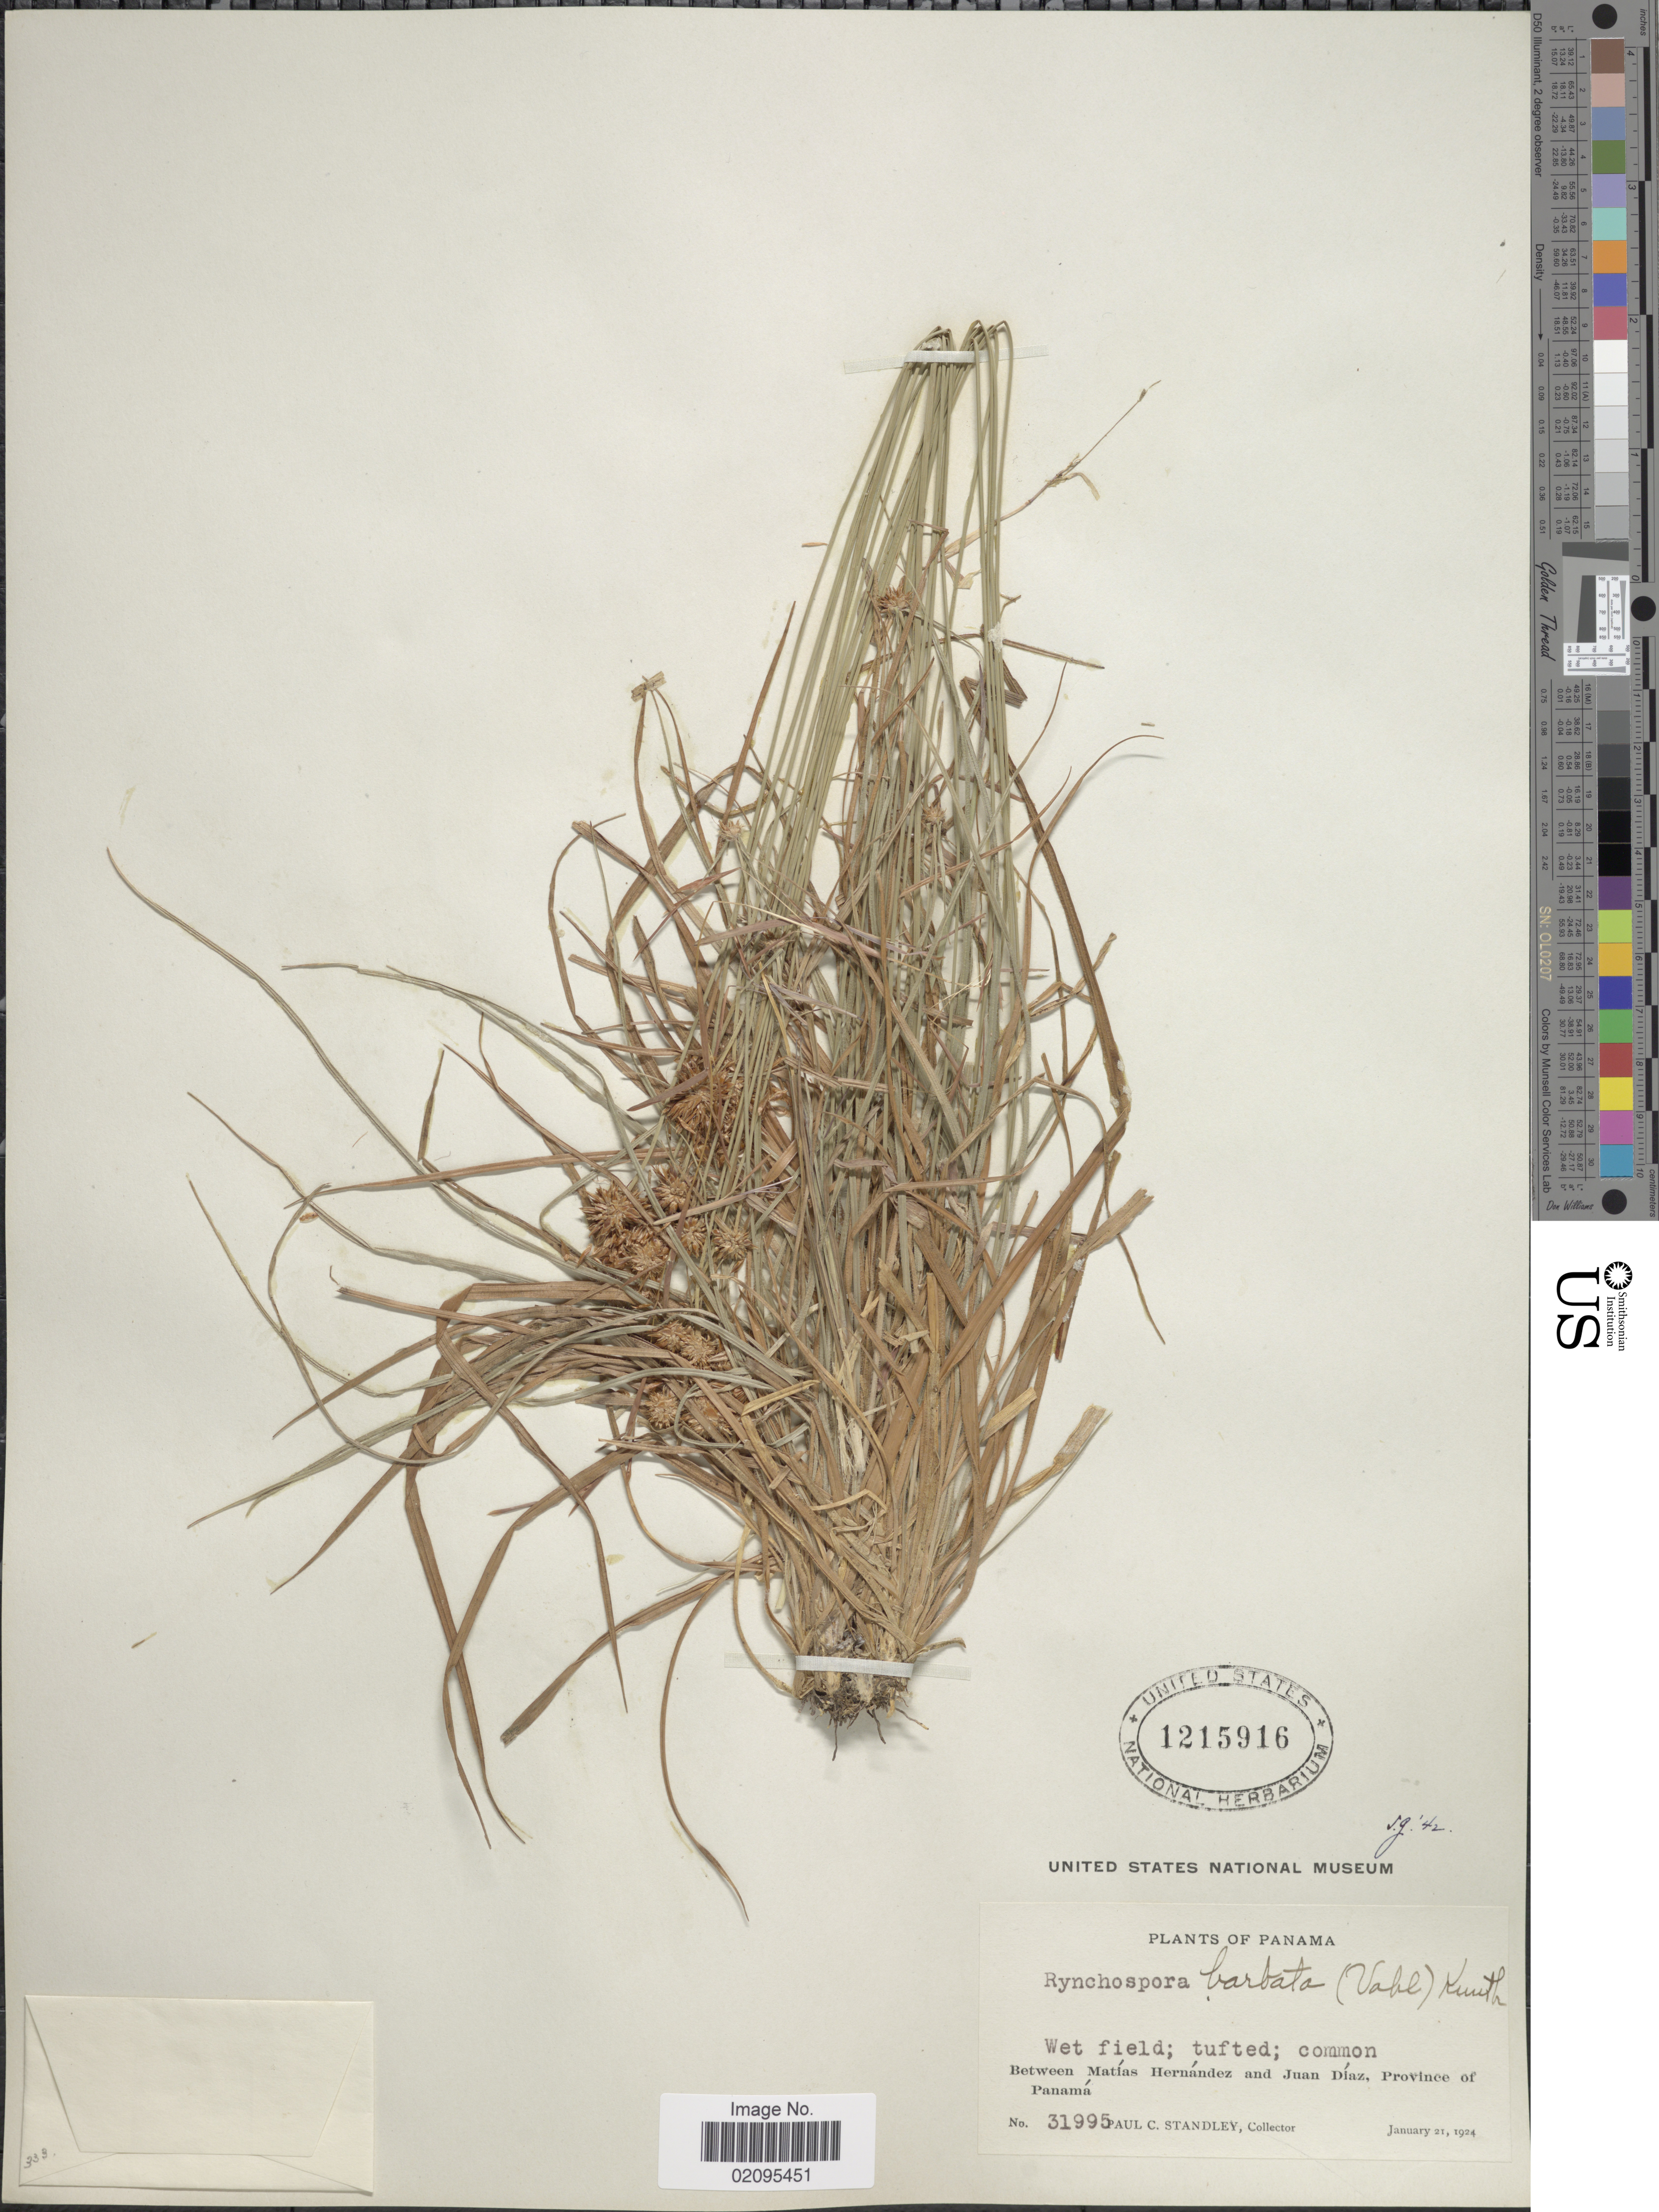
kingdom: Plantae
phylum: Tracheophyta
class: Liliopsida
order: Poales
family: Cyperaceae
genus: Rhynchospora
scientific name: Rhynchospora barbata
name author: (Vahl) Kunth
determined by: Alves, K.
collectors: P. C. Standley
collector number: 31995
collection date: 1924-01-21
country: Panama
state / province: Panamá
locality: Wet field, Between Matias Hernandez and Juan Diaz.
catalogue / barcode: US 1215916